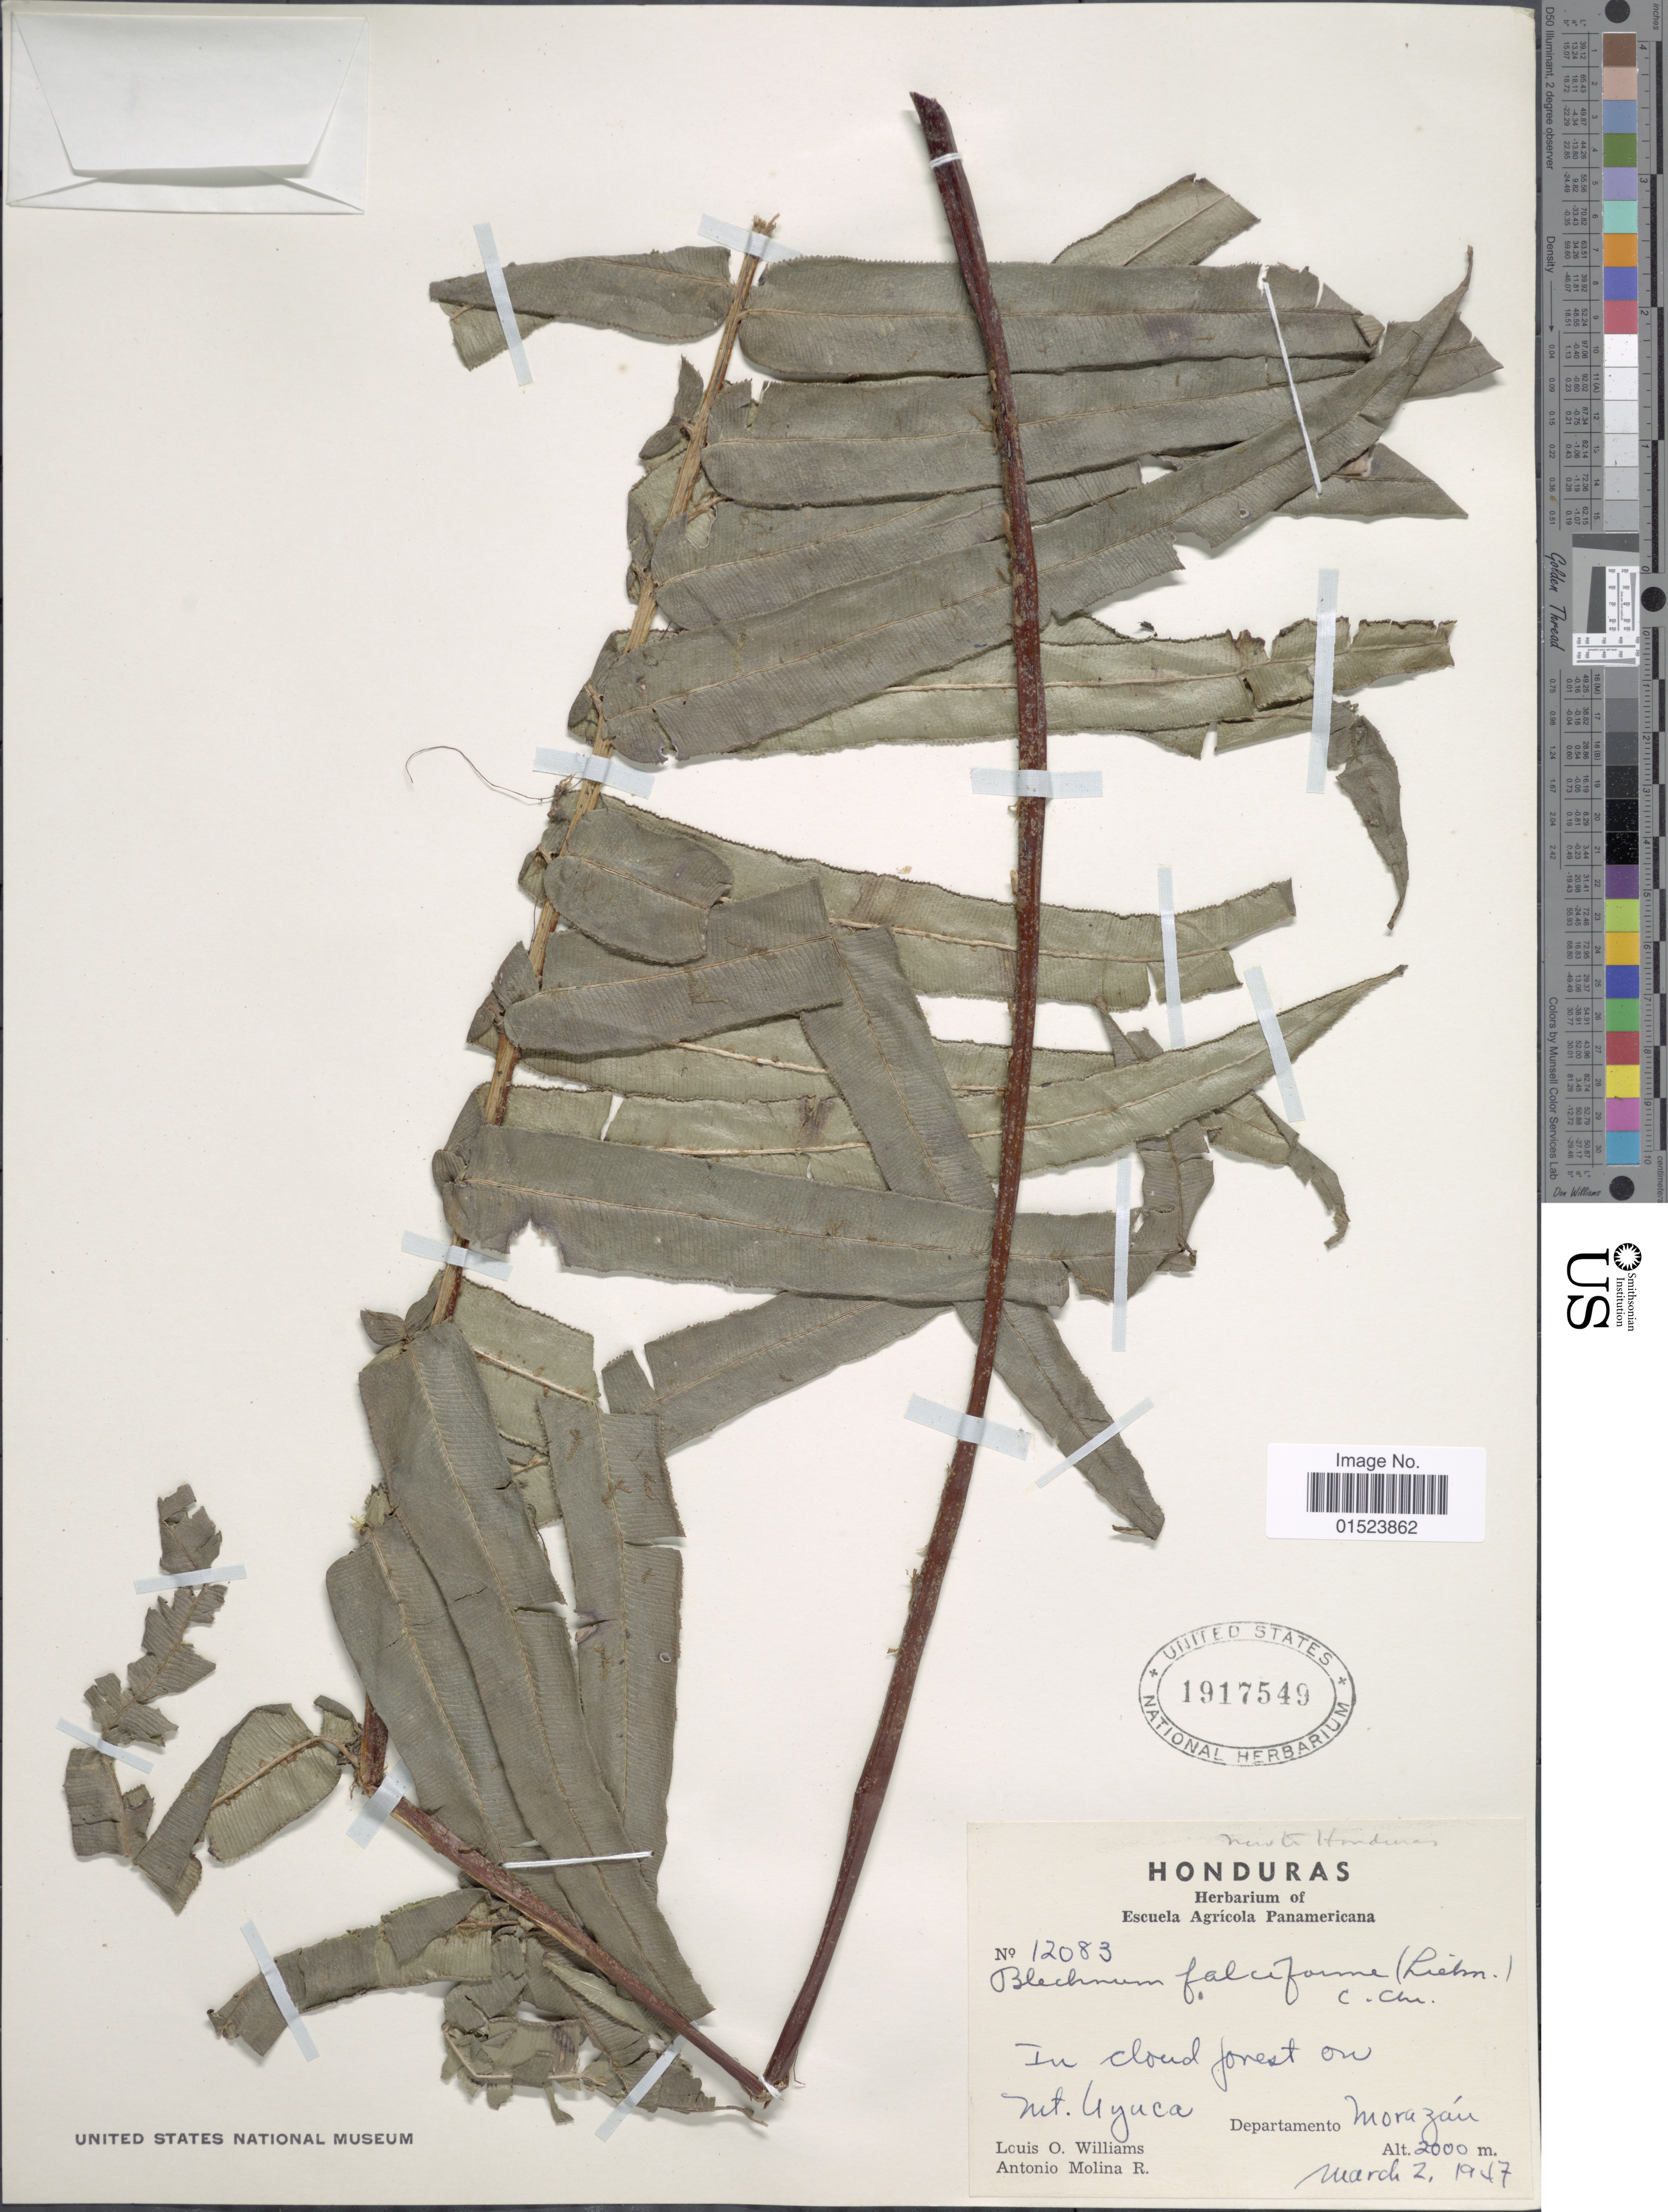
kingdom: Plantae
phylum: Tracheophyta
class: Polypodiopsida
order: Polypodiales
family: Blechnaceae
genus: Blechnum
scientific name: Blechnum falciforme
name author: (Liebm.) C. Chr.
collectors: L. O. Williams & A. Molina R.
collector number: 12083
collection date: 1947-03-02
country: Honduras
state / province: Fco. Morazán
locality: Mt. Uyuca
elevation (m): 2000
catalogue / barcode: US 1917549